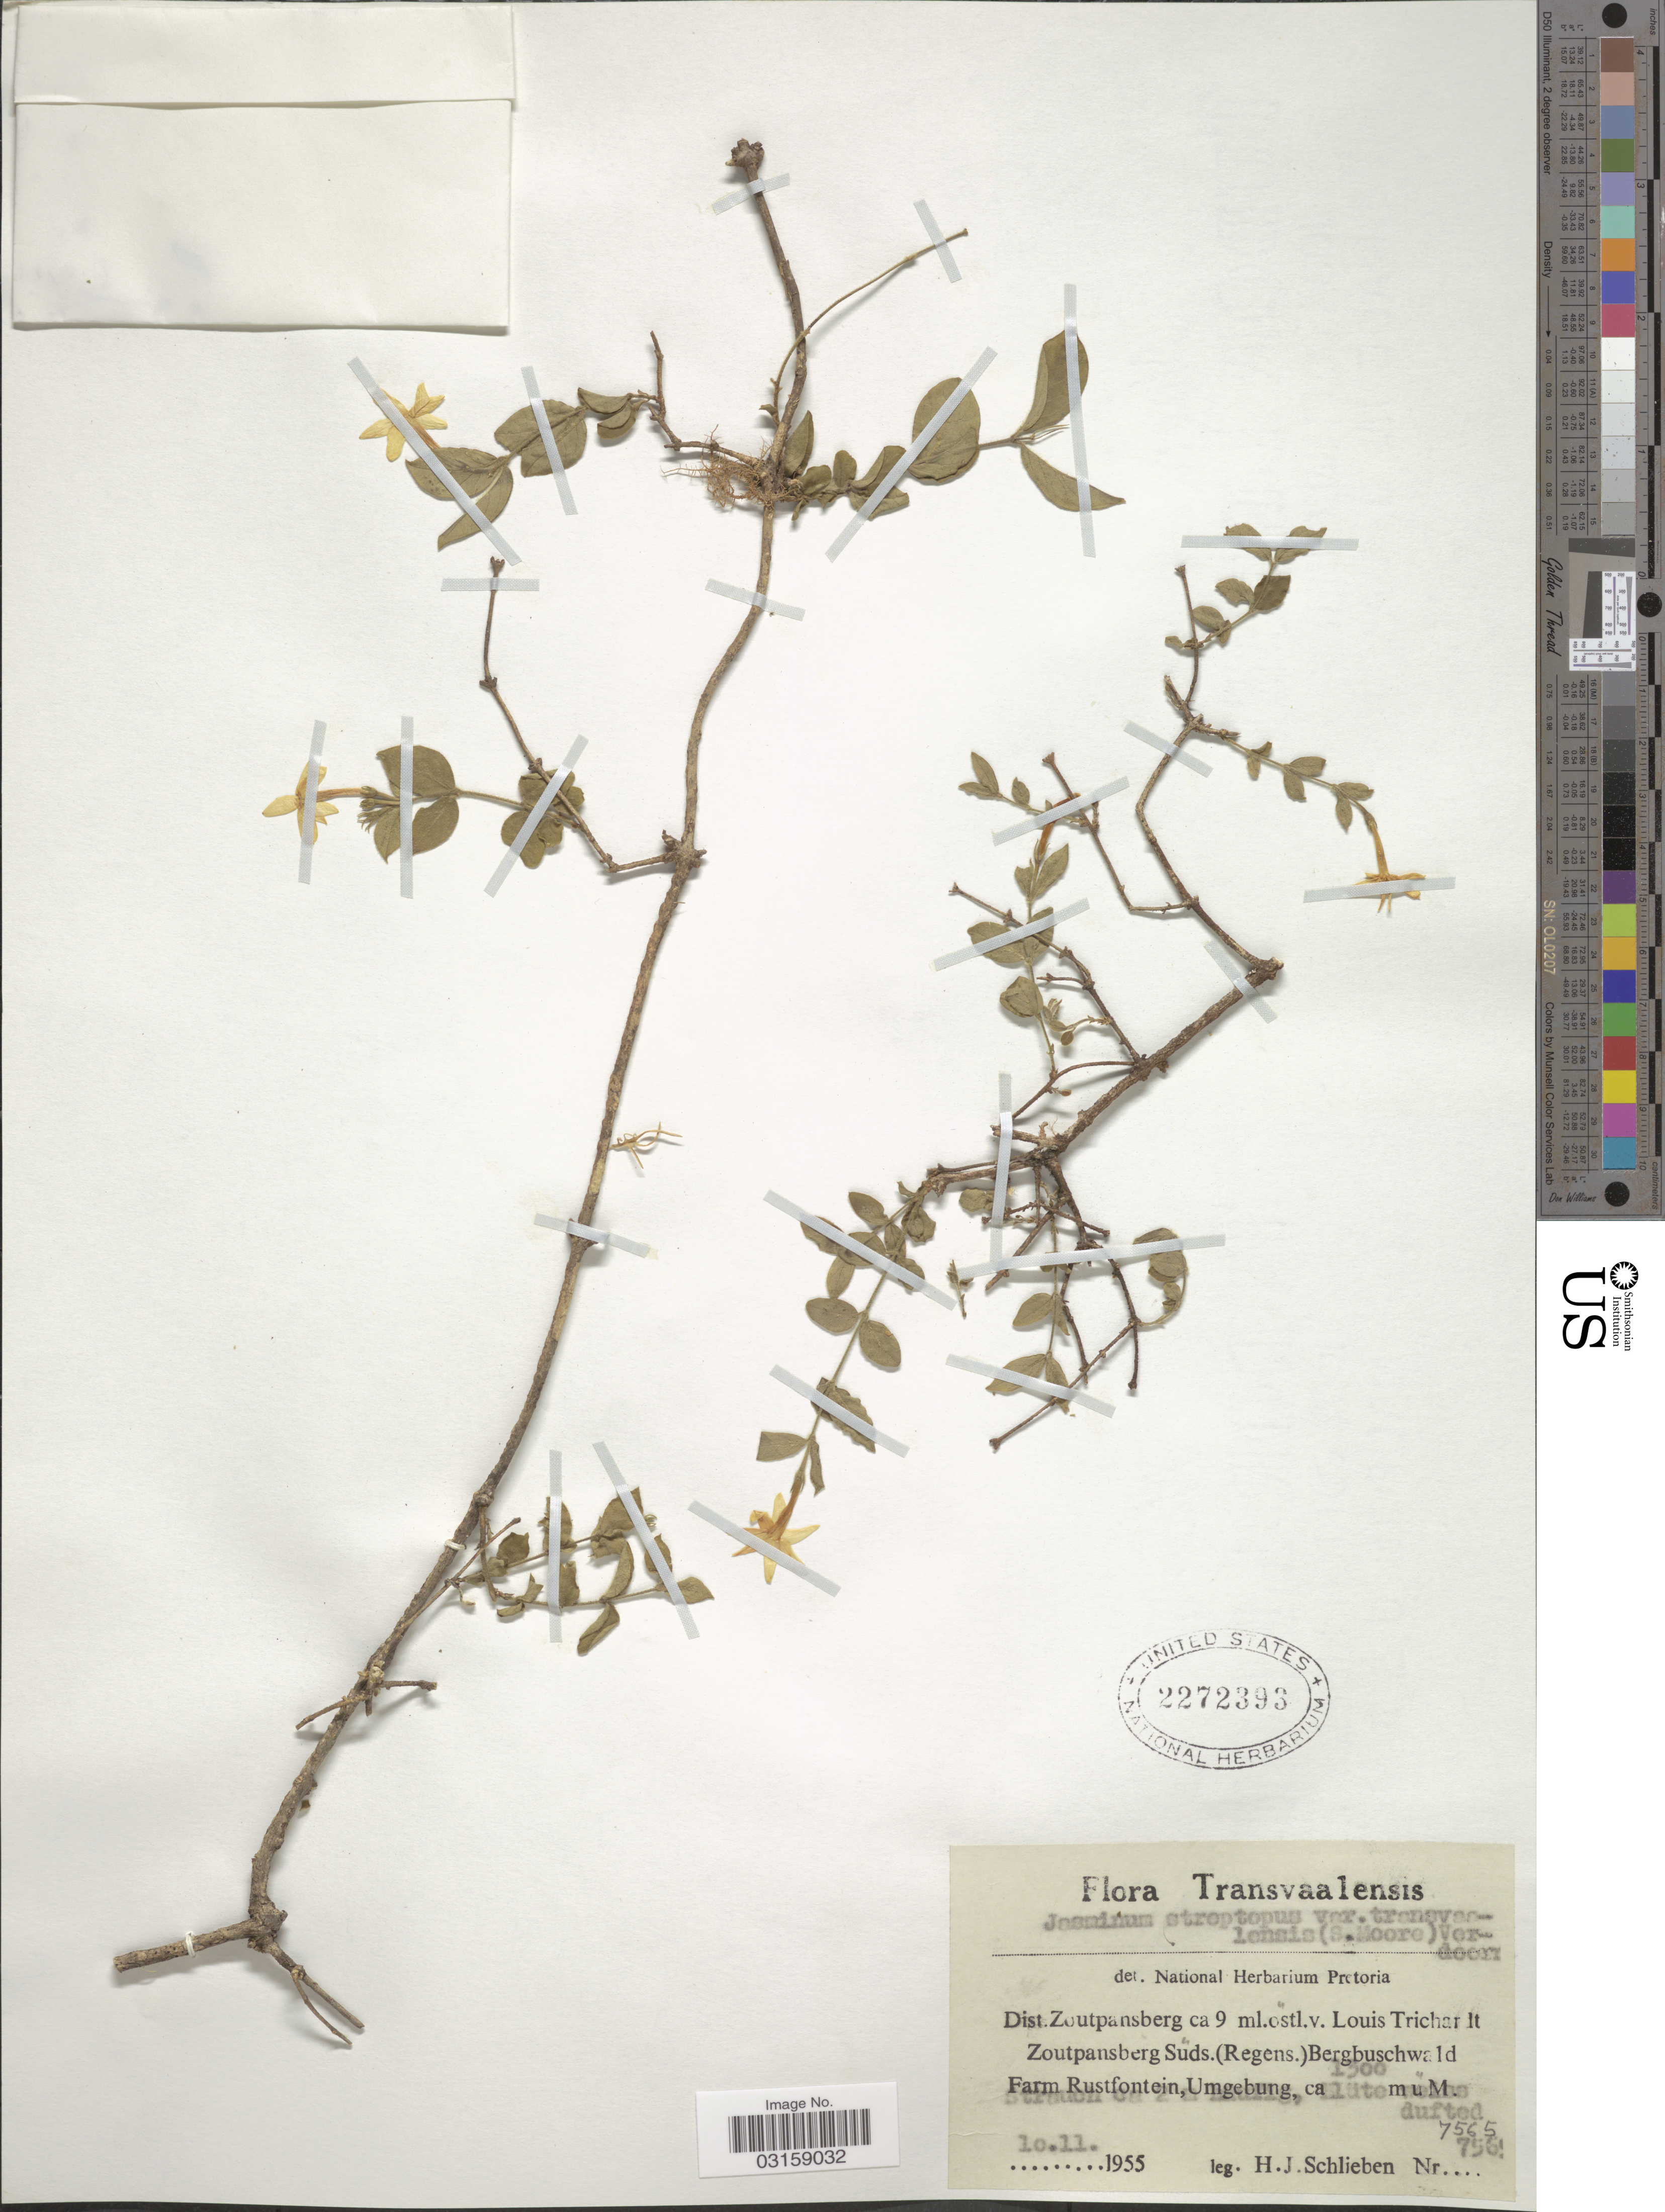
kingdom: Plantae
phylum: Tracheophyta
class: Magnoliopsida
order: Lamiales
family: Oleaceae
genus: Jasminum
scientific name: Jasminum streptopus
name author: E. Mey.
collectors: H. J. Schlieben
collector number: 7565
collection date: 1955-11-10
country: South Africa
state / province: Limpopo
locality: Transvaalensis. Dist. Zoutpansberg ca 9 ml.östl.v.Louis Trichardt Zoutpansberg Süds. (Regens.) Bergbuschwald Farm Rustfontein, Umgebung.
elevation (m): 1300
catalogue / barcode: US 2272393